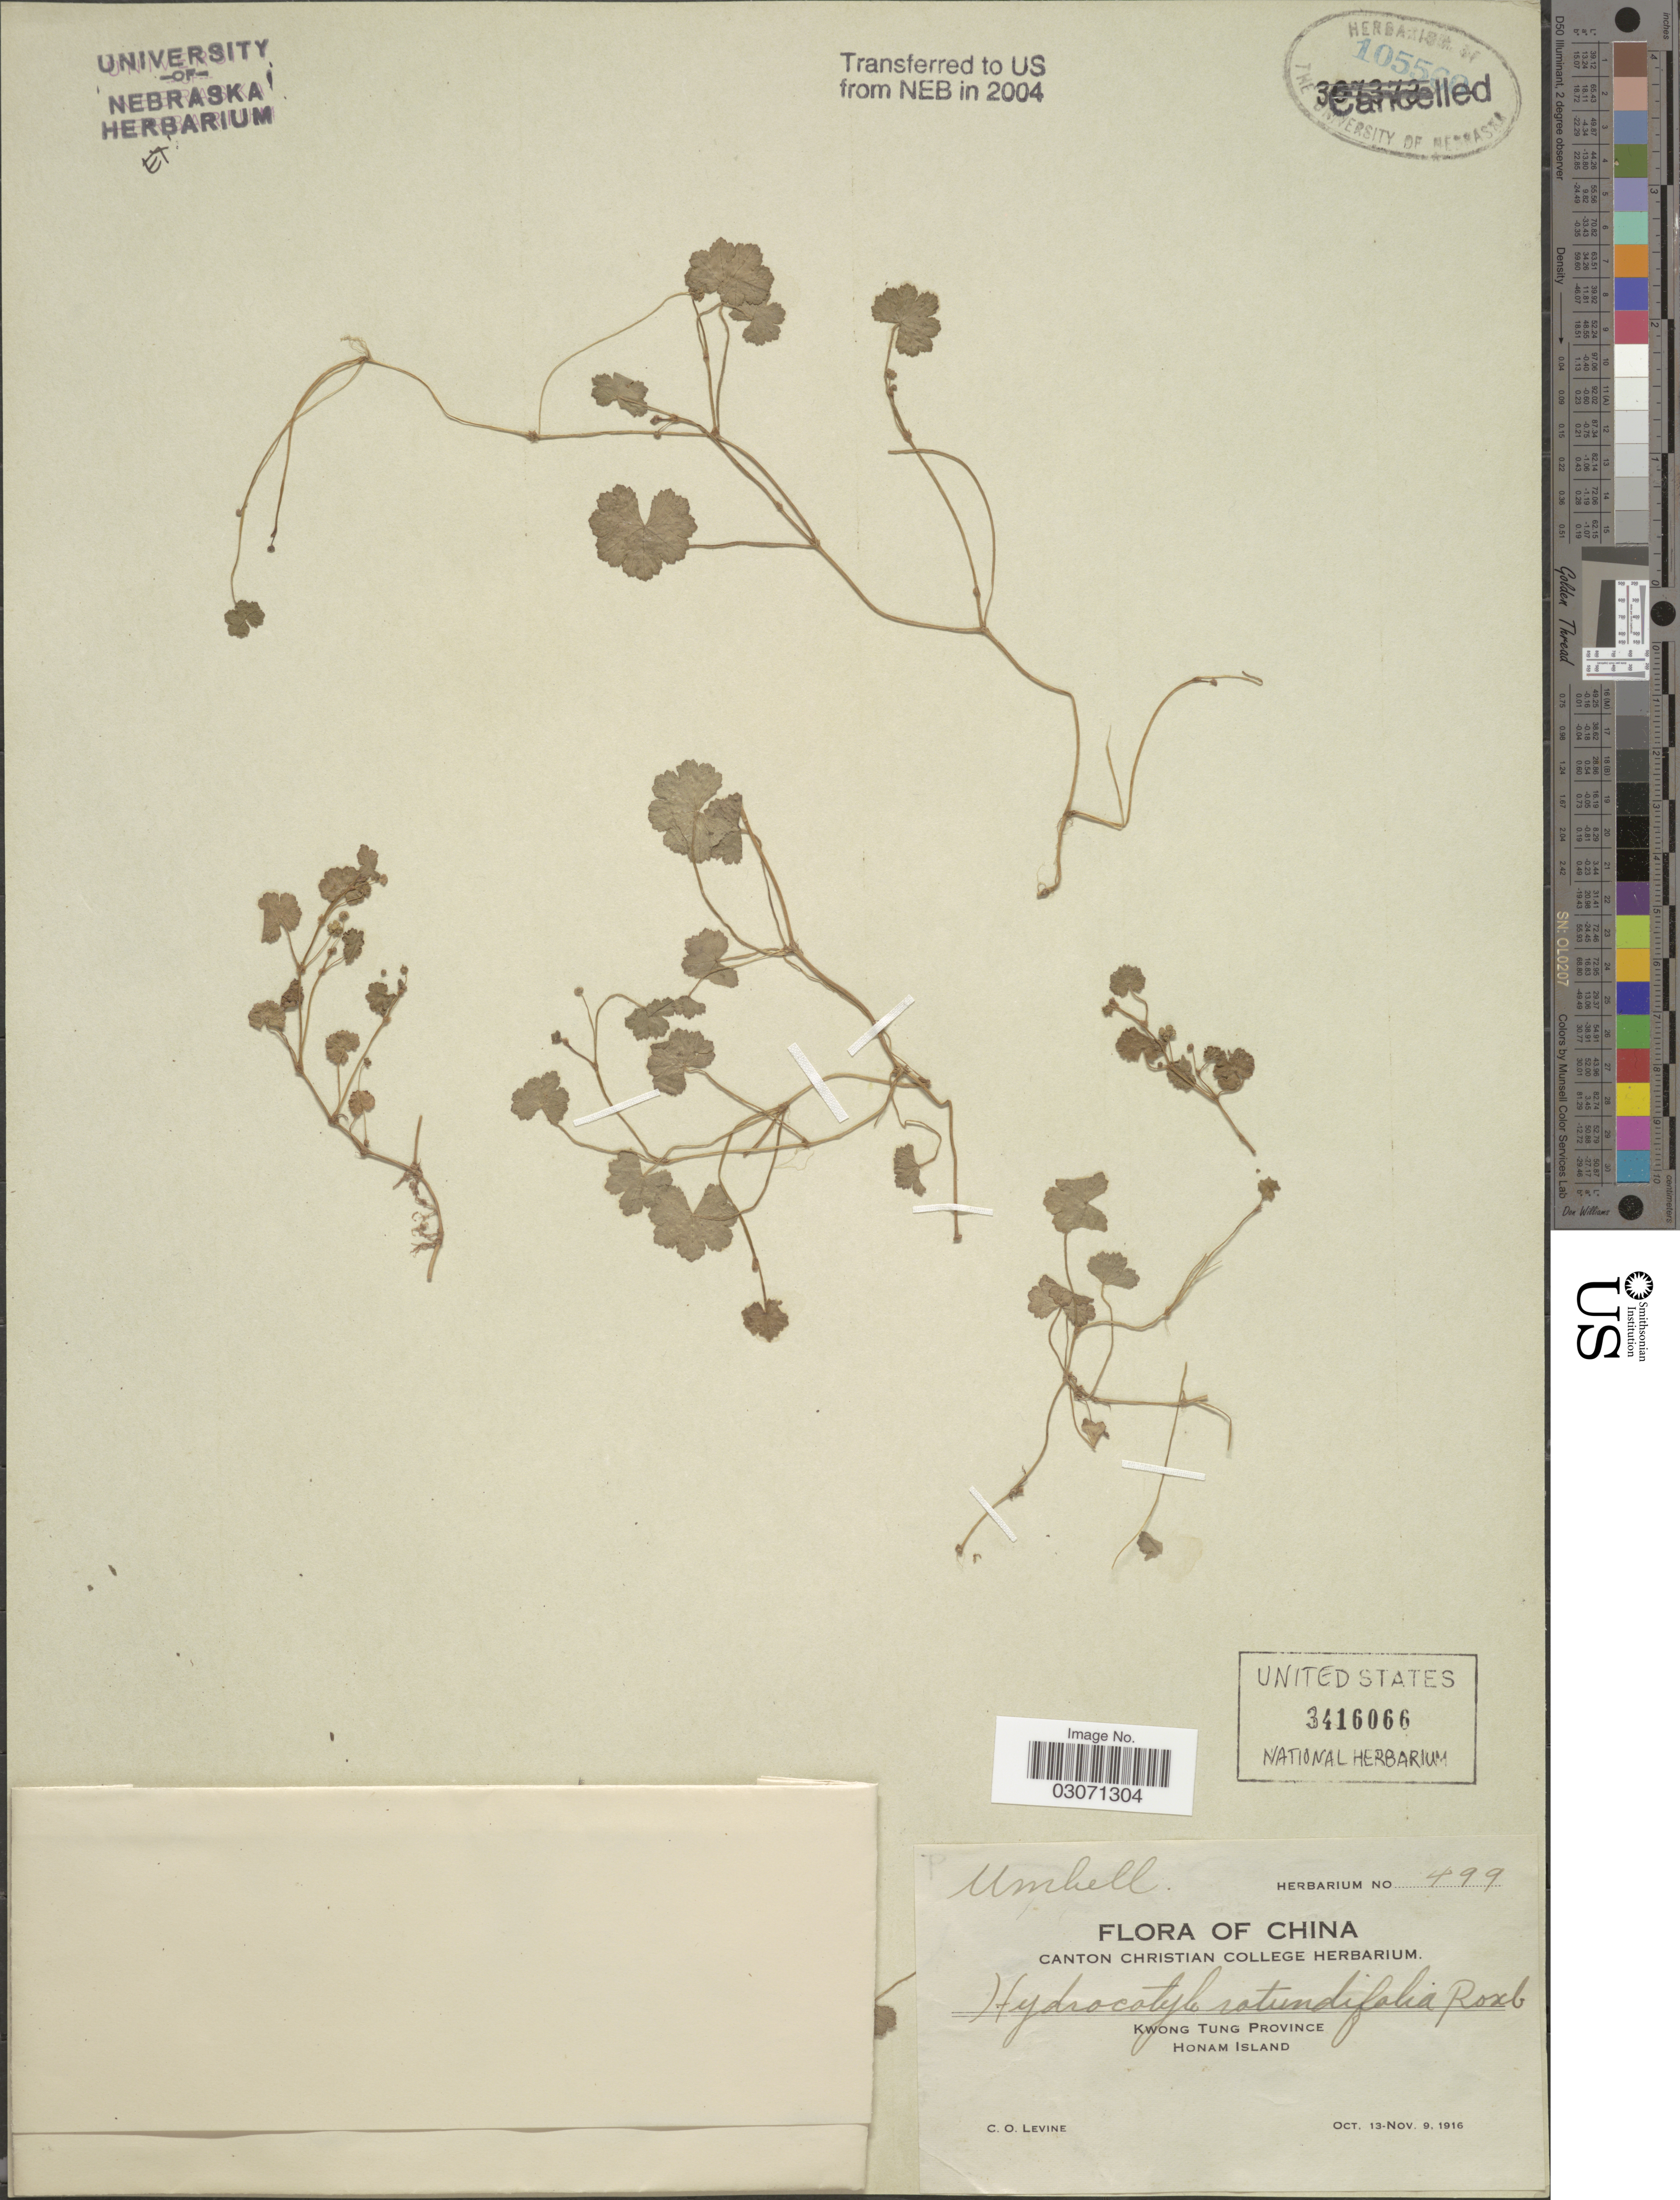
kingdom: Plantae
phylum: Tracheophyta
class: Magnoliopsida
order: Apiales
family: Araliaceae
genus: Hydrocotyle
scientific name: Hydrocotyle sibthorpioides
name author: Lam.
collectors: C. O. Levine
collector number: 499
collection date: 1916-10-13/1916-11-09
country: China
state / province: Guangdong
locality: Kwong Tung Province. Honam Island.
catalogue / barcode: US 3416066